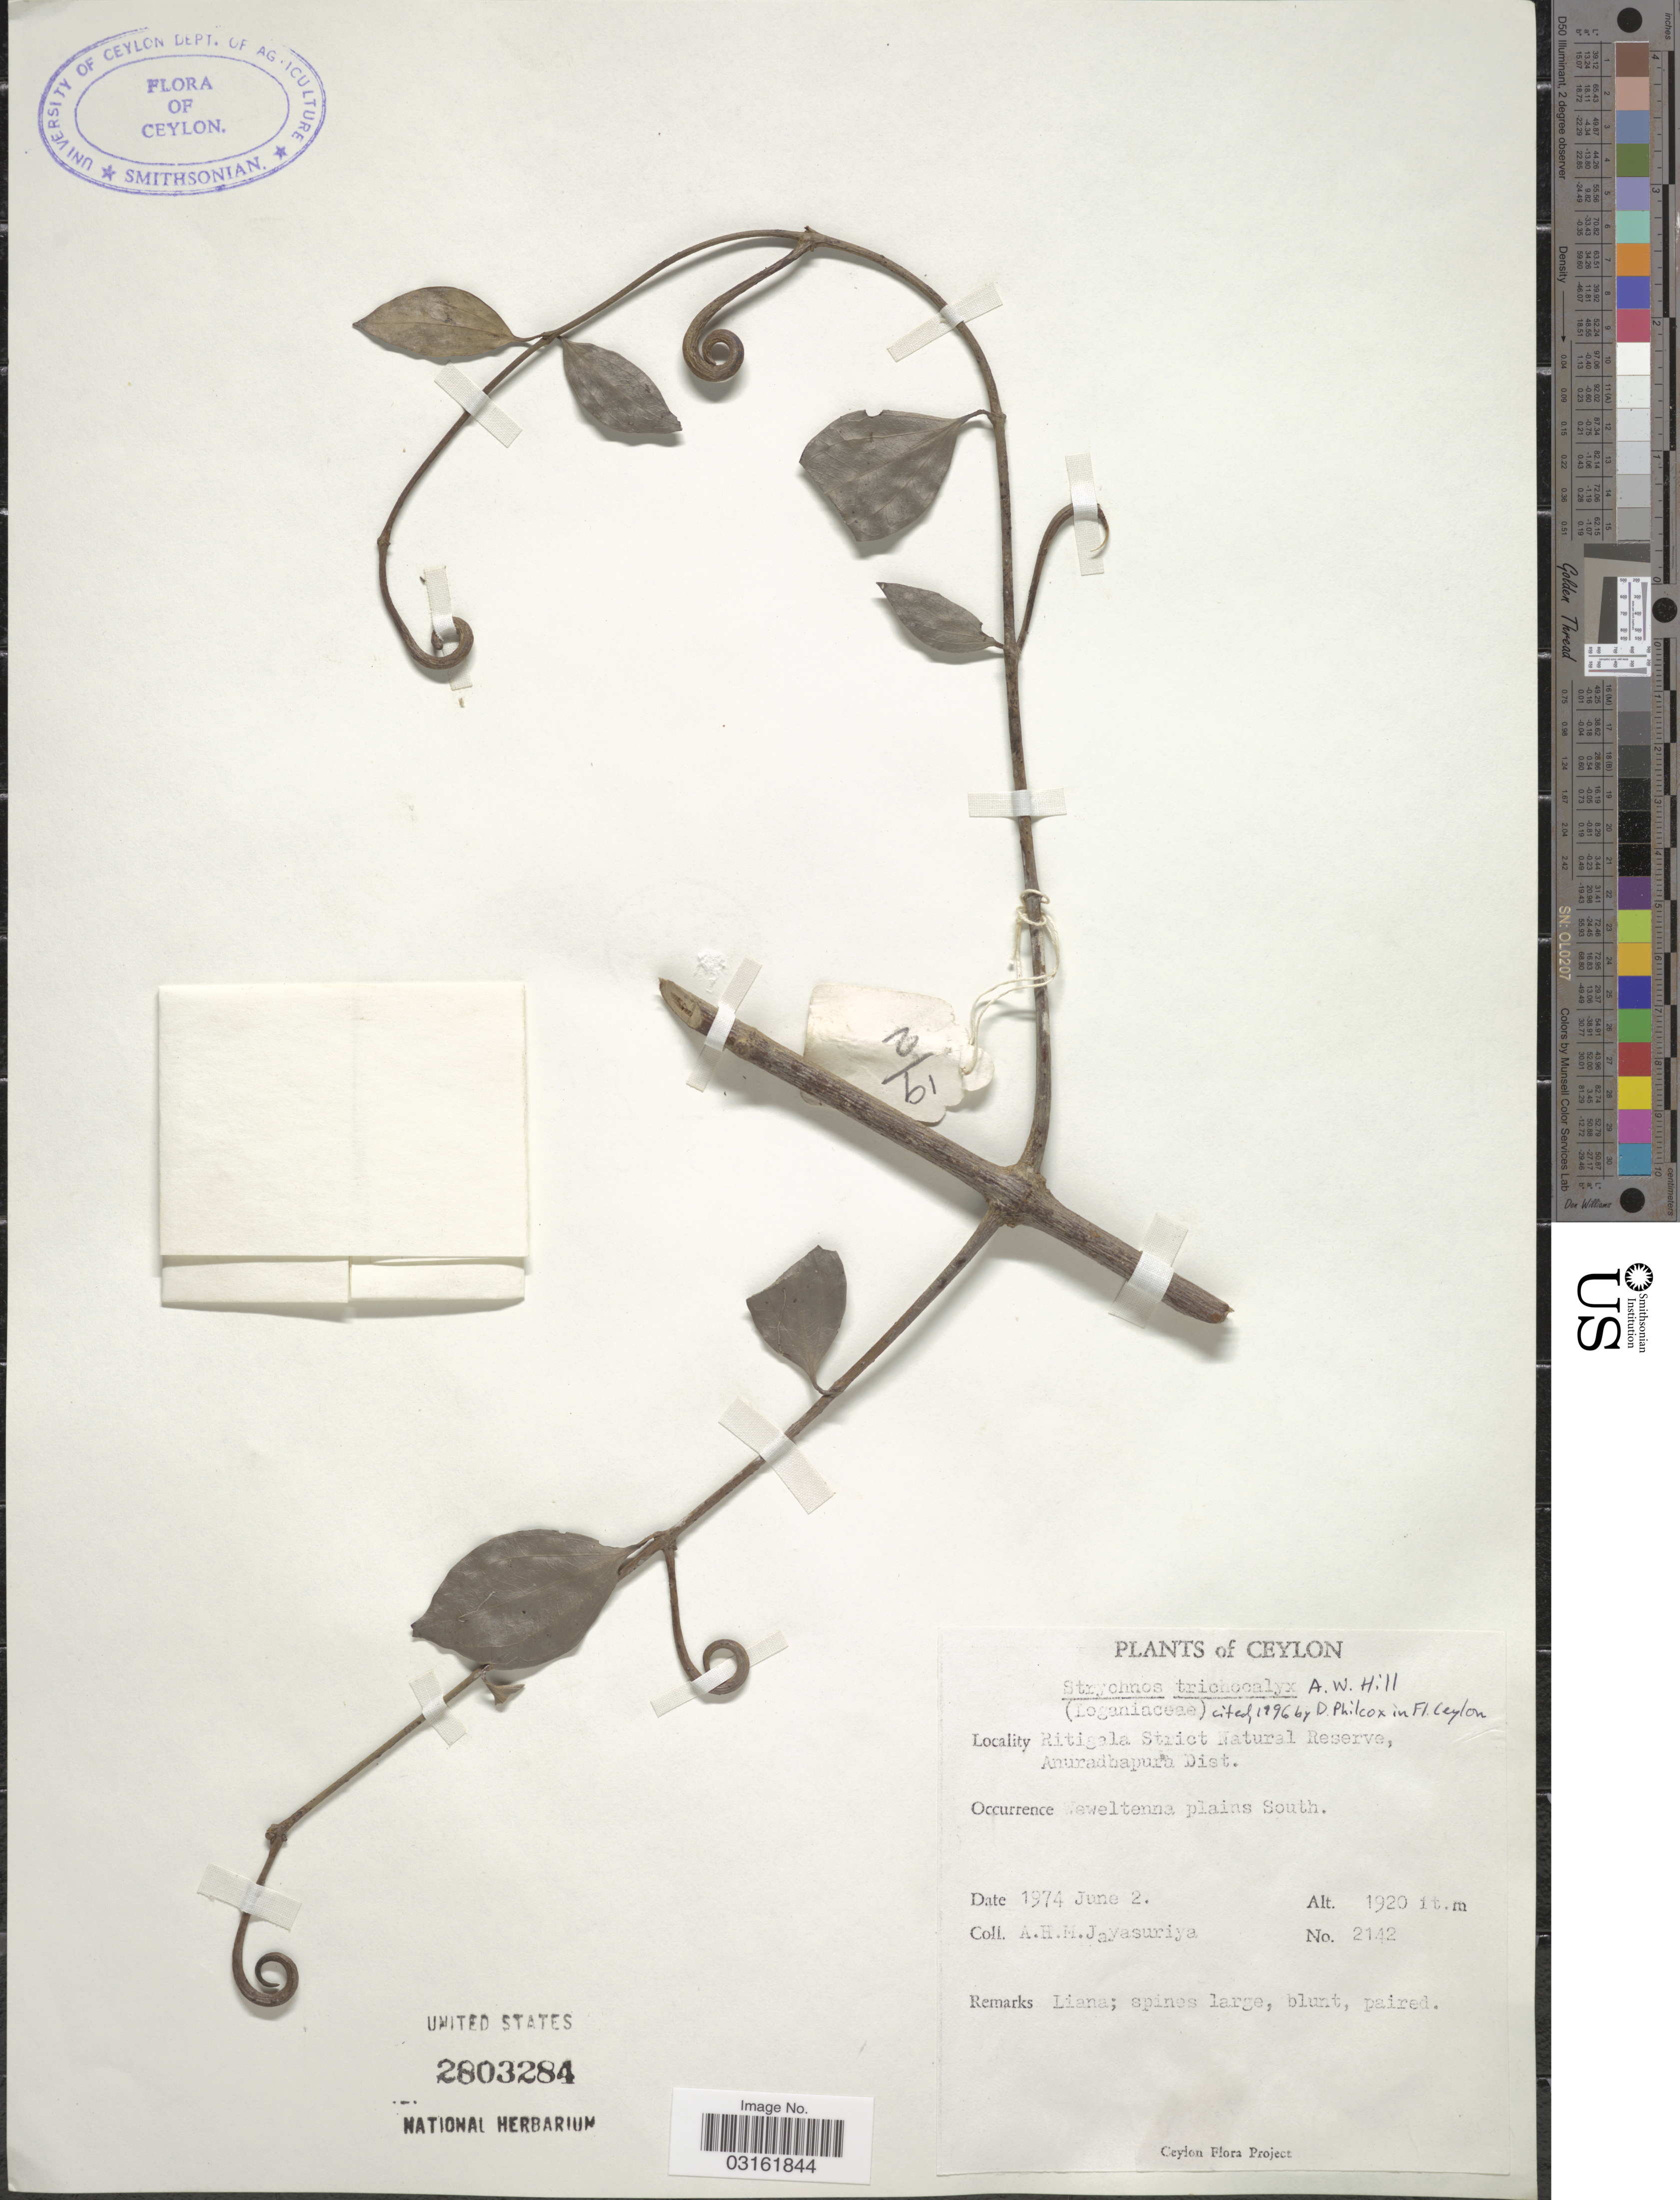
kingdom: Plantae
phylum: Tracheophyta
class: Magnoliopsida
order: Gentianales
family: Loganiaceae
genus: Strychnos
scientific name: Strychnos trichocalyx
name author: A.W. Hill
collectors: A. H. Jayasuriya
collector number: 2142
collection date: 1974-06-02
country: Sri Lanka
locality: Ceylon. Ritigala Strict Natural Reserve, Anuradhapura Dist.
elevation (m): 585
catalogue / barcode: US 2803284